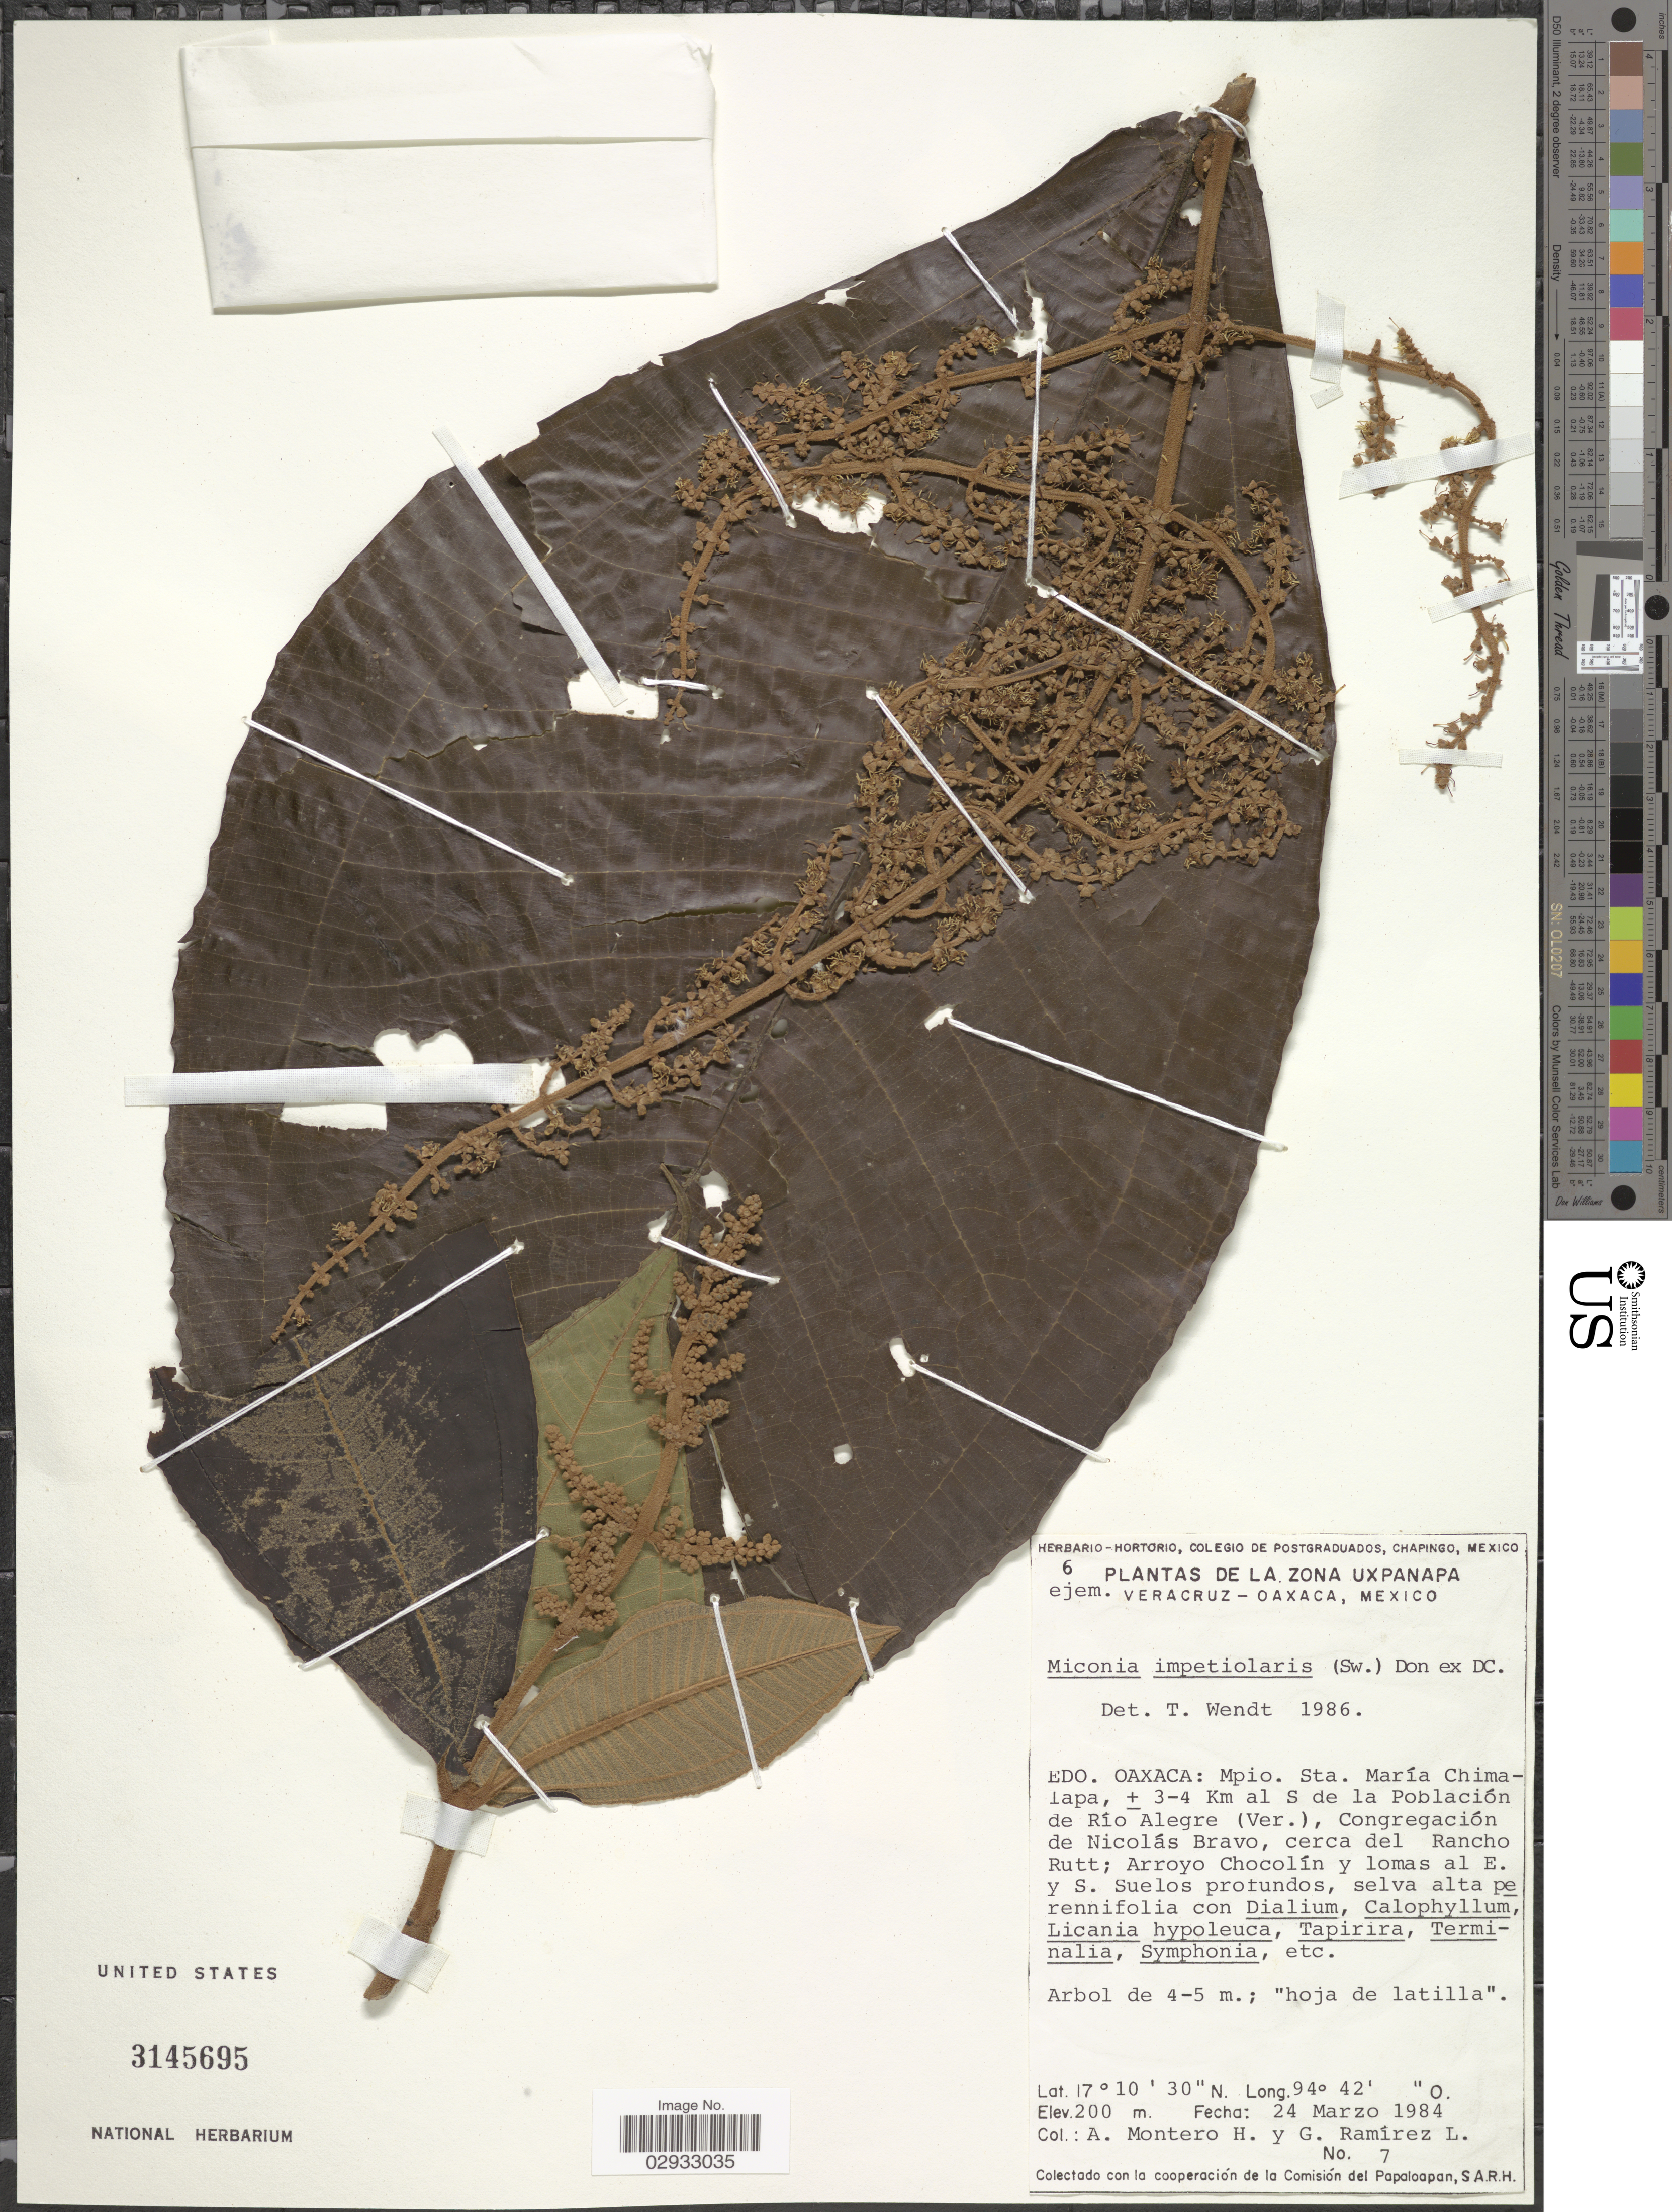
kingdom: Plantae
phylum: Tracheophyta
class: Magnoliopsida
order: Myrtales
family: Melastomataceae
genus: Miconia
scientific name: Miconia impetiolaris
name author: (Sw.) D. Don ex DC.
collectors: A. Montero H. & Ramírez, G.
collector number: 7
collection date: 1984-03-24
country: Mexico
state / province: Oaxaca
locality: La Zona Expanapa. Edo. Oaxaca. Mpio. Sta. María Chimalapa, ± 3-4 Km al S de la Población de Río Alegre (Ver.), Congregación de Nicolás Bravo, cerca del Rancho Rutt. Arroyo Chocolín y lomas al E. y S. Suelos protundos.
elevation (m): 200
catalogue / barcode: US 3145695